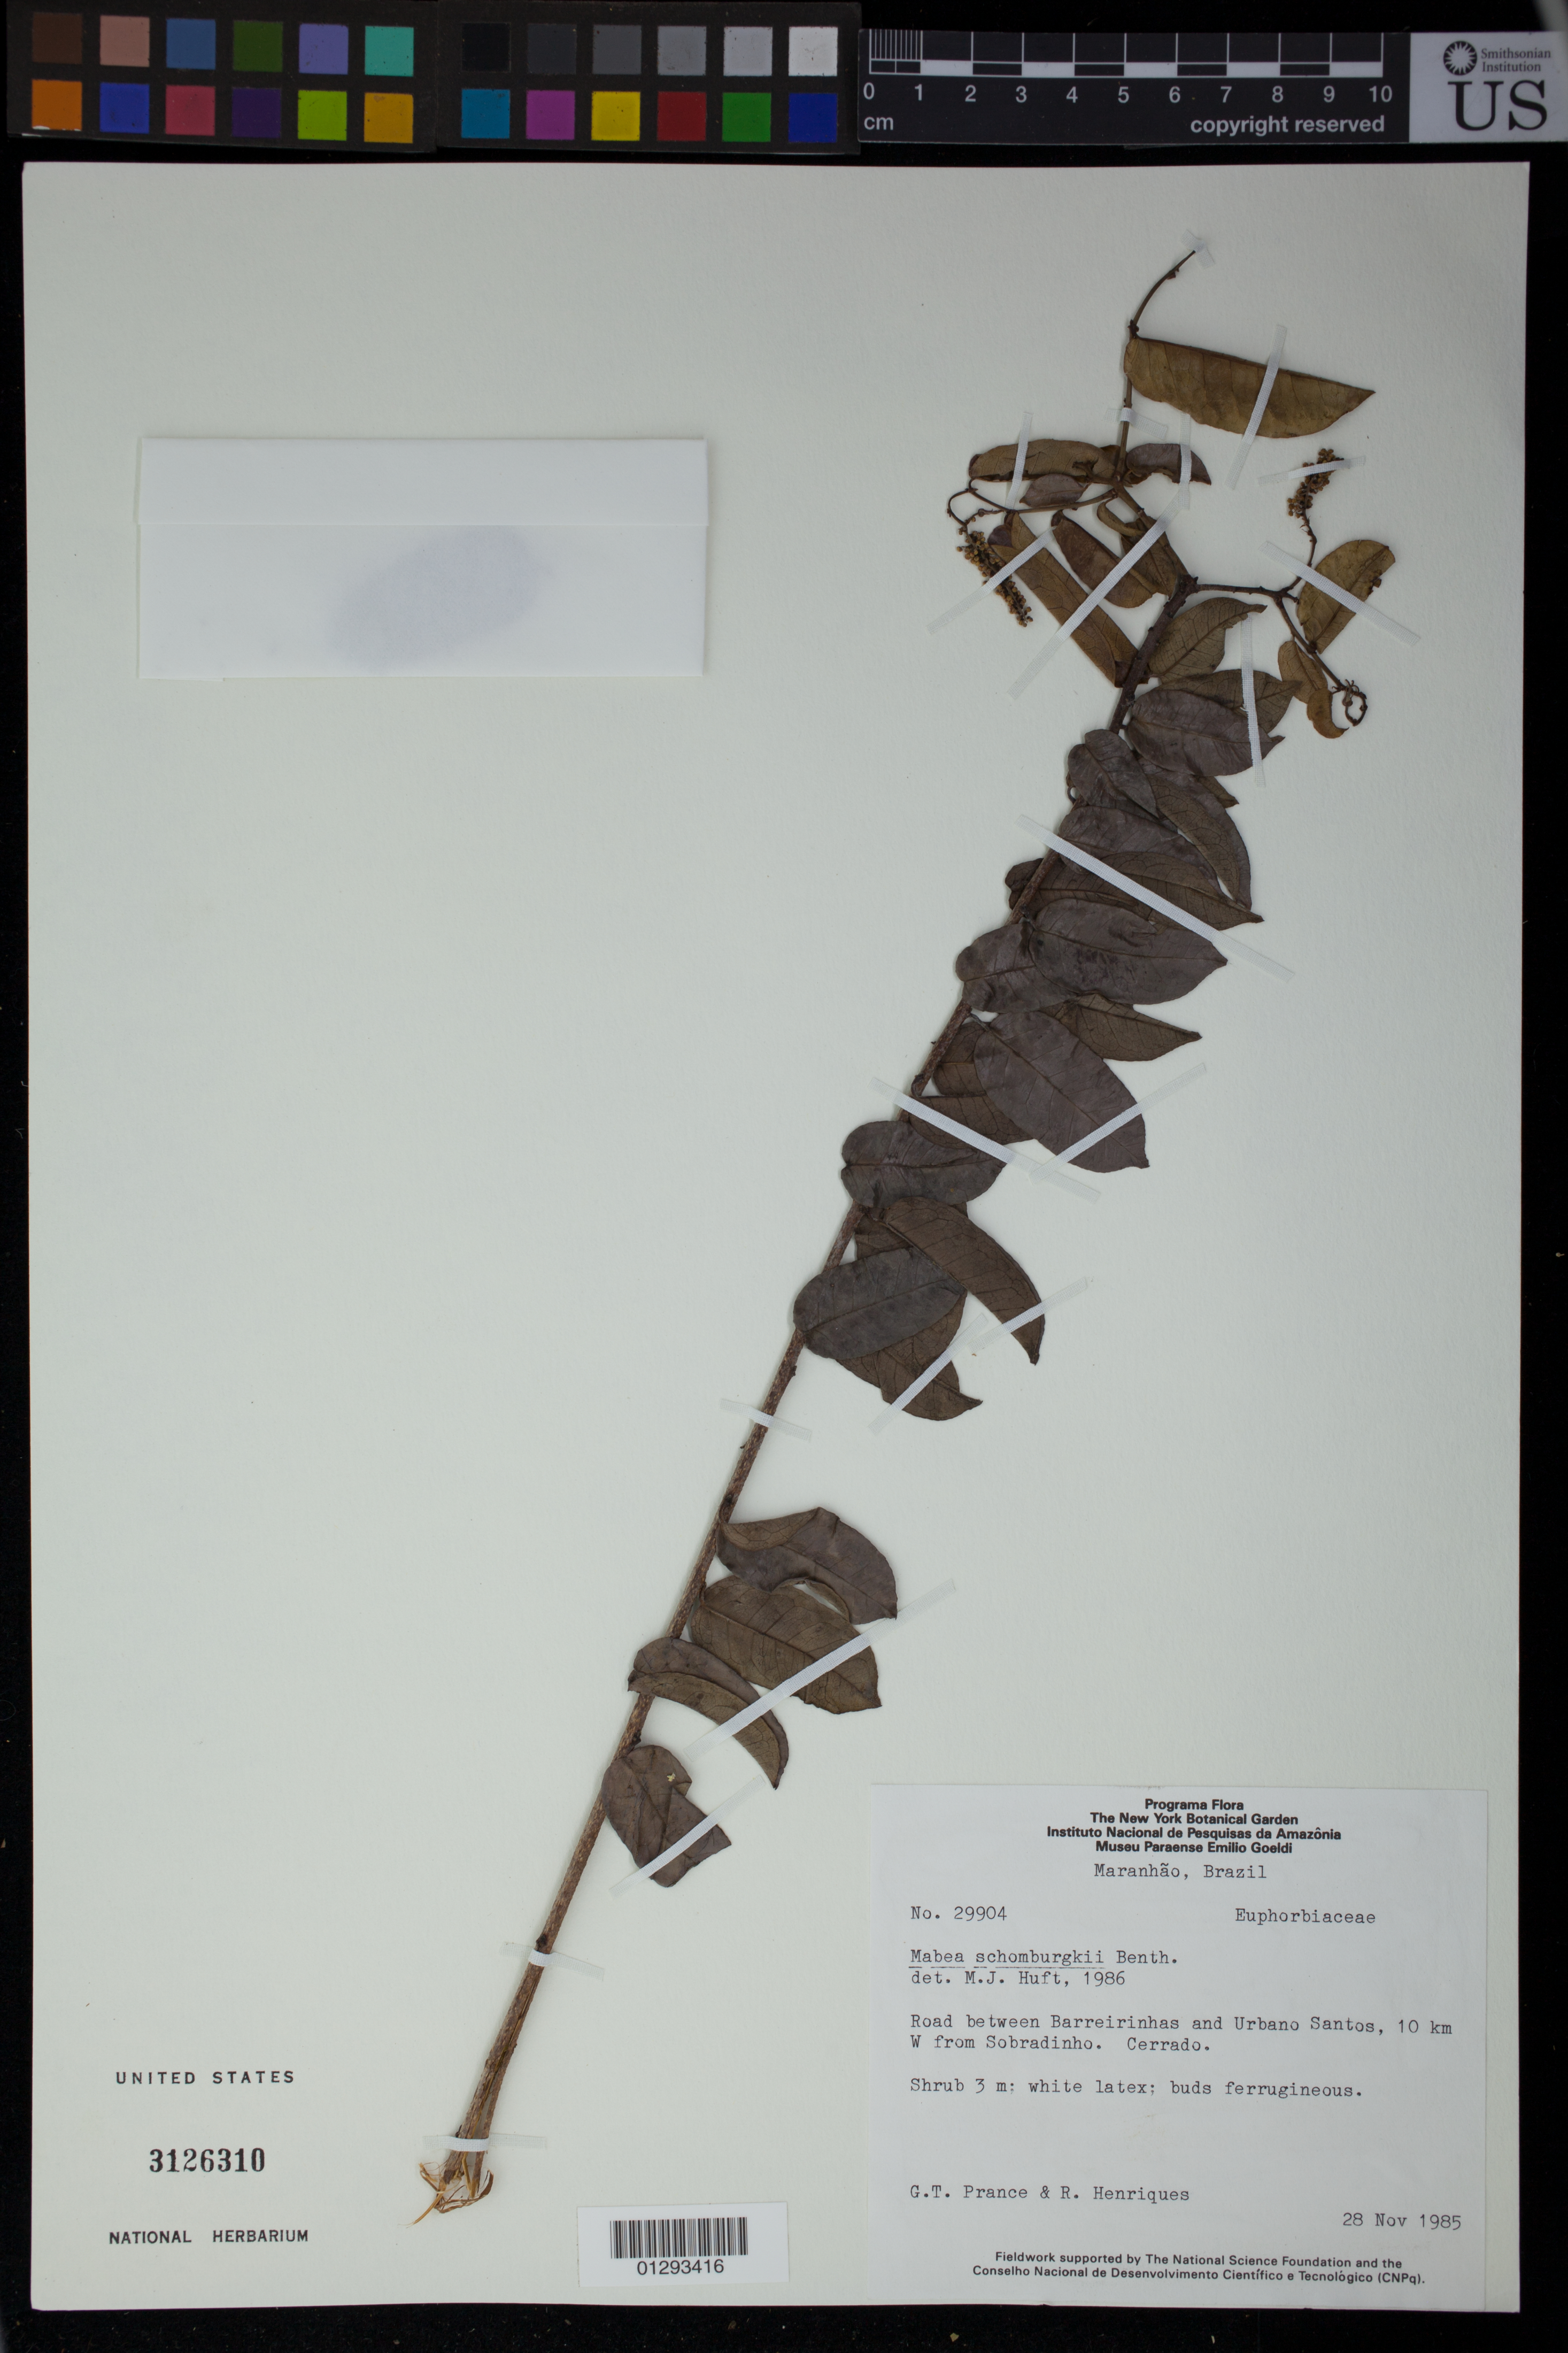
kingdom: Plantae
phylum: Tracheophyta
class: Magnoliopsida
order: Malpighiales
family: Euphorbiaceae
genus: Mabea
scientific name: Mabea schomburgkii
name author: Benth.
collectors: G. T. Prance & R. Henriques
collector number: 29904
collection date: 1985-11-28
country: Brazil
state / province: Maranhão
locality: Road between Barreirinhas and Urbano Santos, 10 km W from Sobradinho. Cerrado.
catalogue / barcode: US 3126310